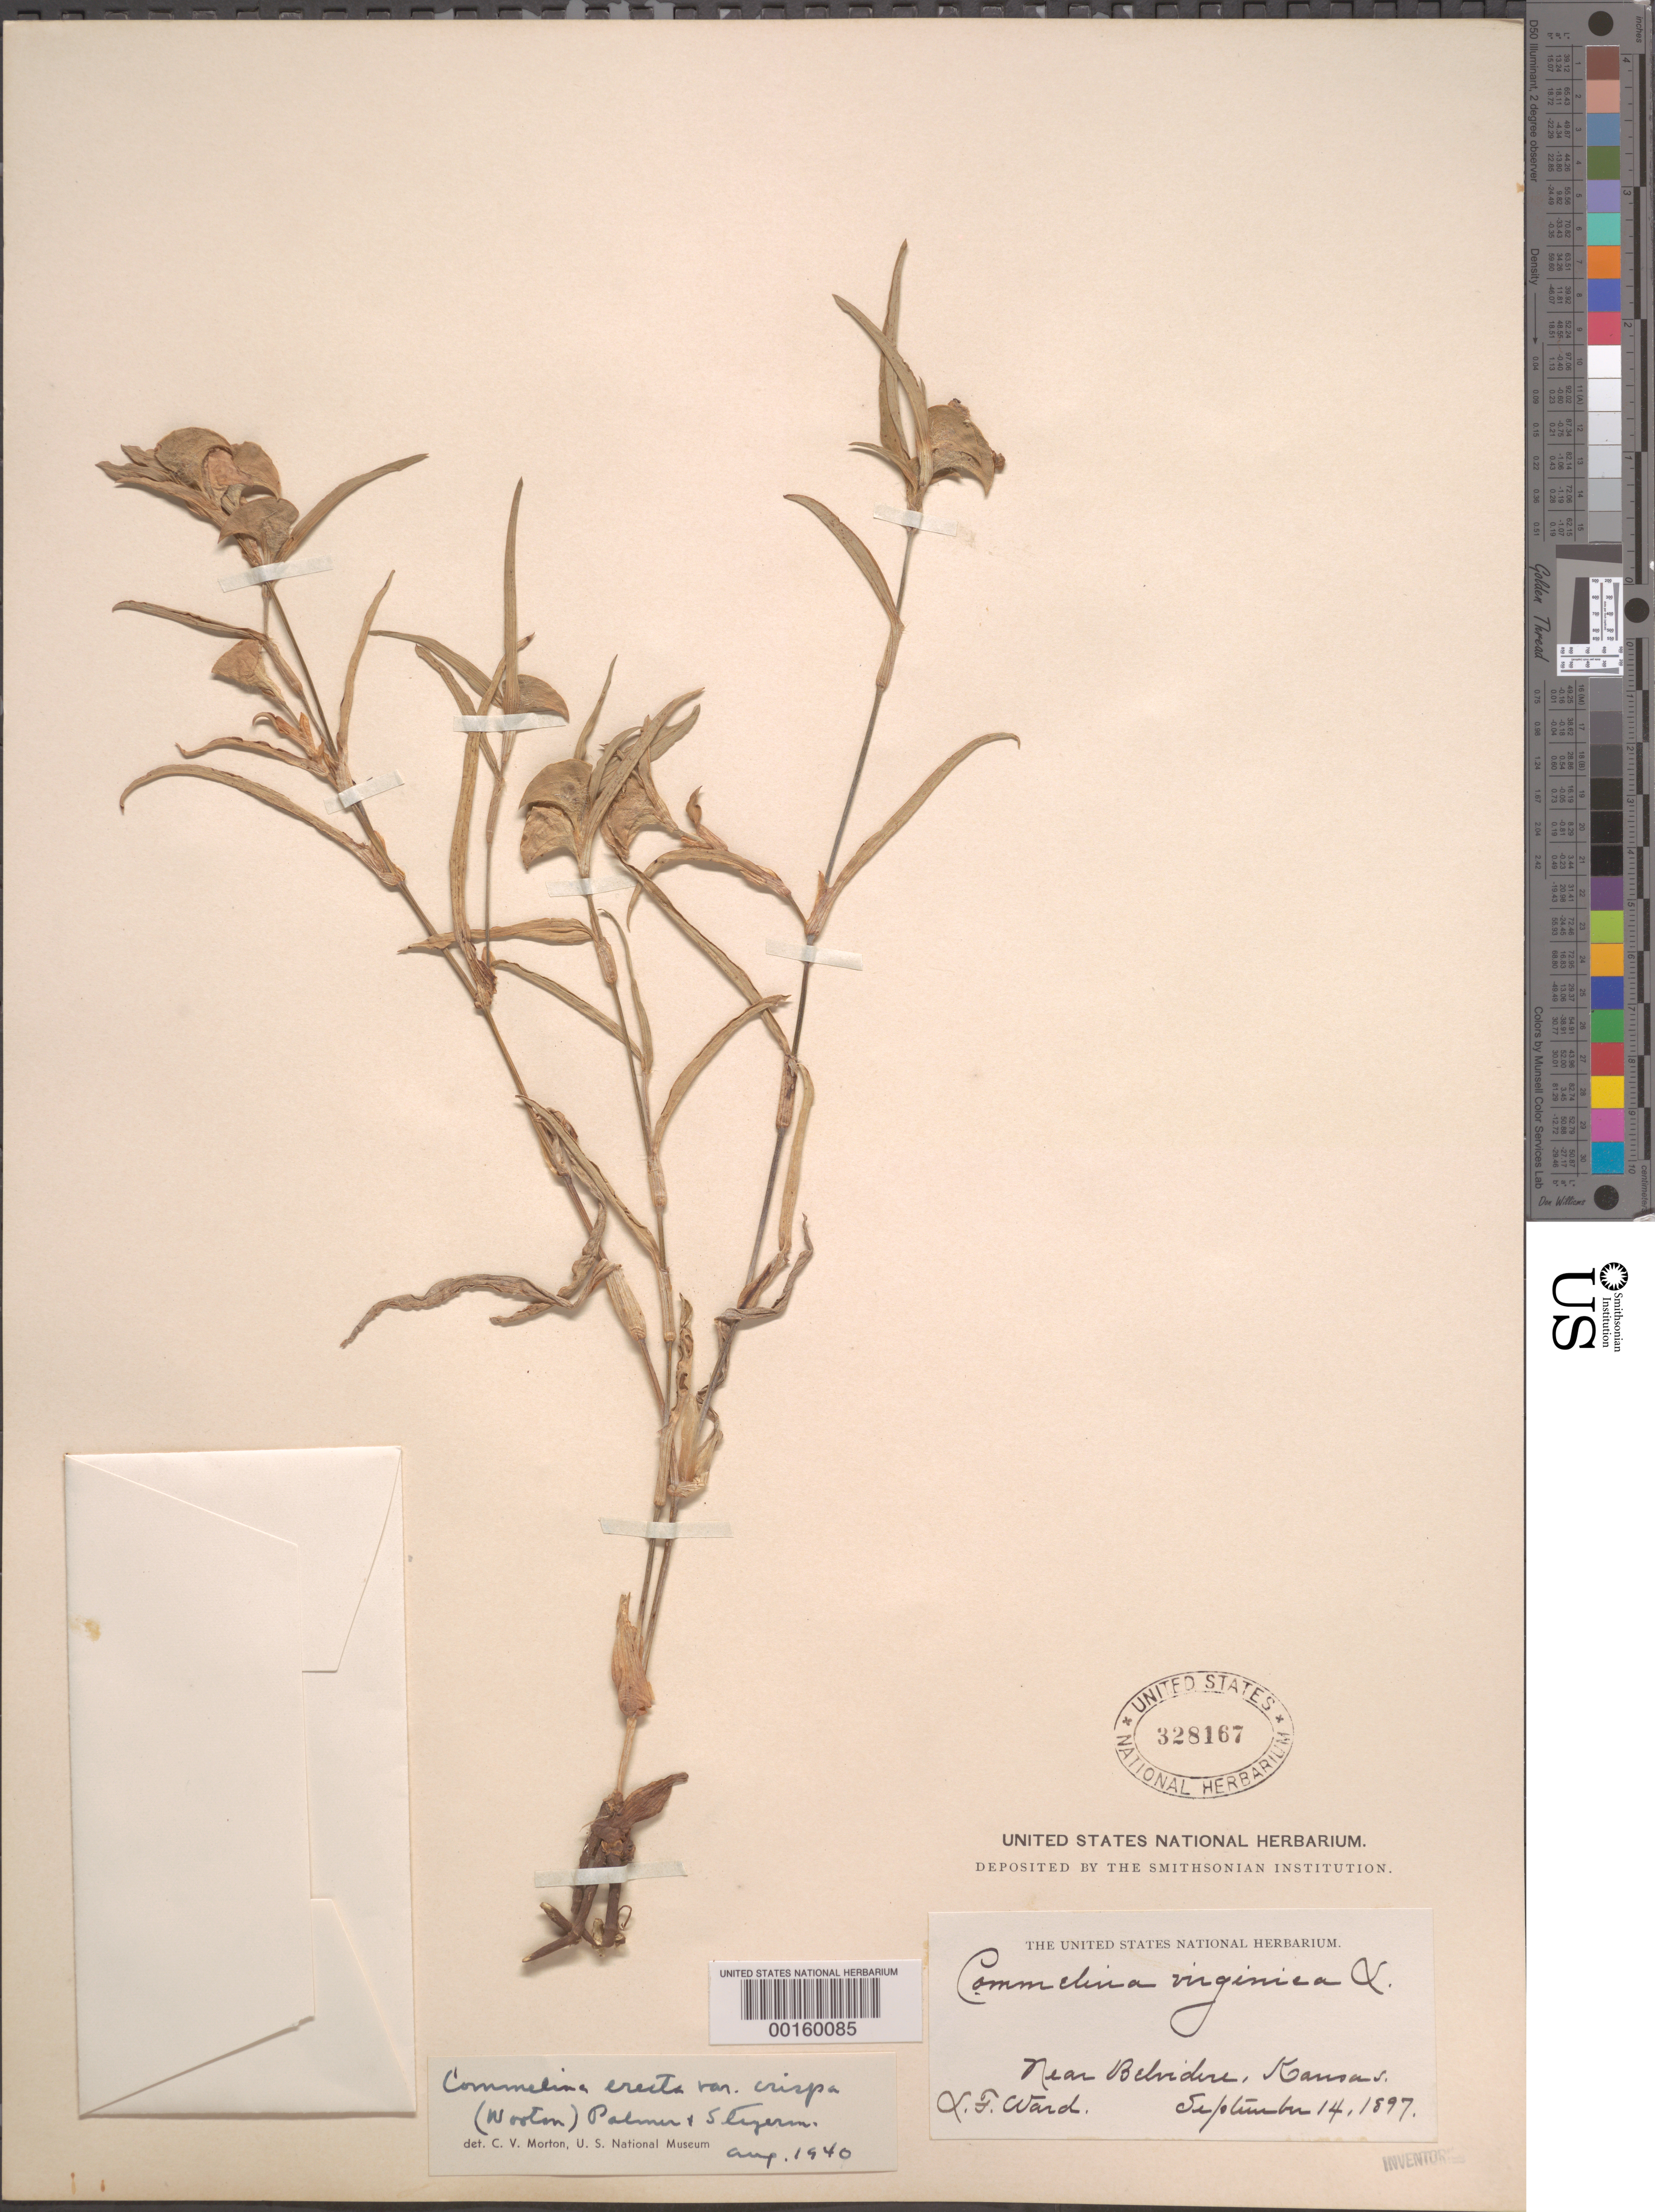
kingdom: Plantae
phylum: Tracheophyta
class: Liliopsida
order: Commelinales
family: Commelinaceae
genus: Commelina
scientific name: Commelina erecta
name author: L.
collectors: L. F. Ward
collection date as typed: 14 Sep 1897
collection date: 1897-09-14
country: United States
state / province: Kansas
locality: Belvedere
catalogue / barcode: US 328167